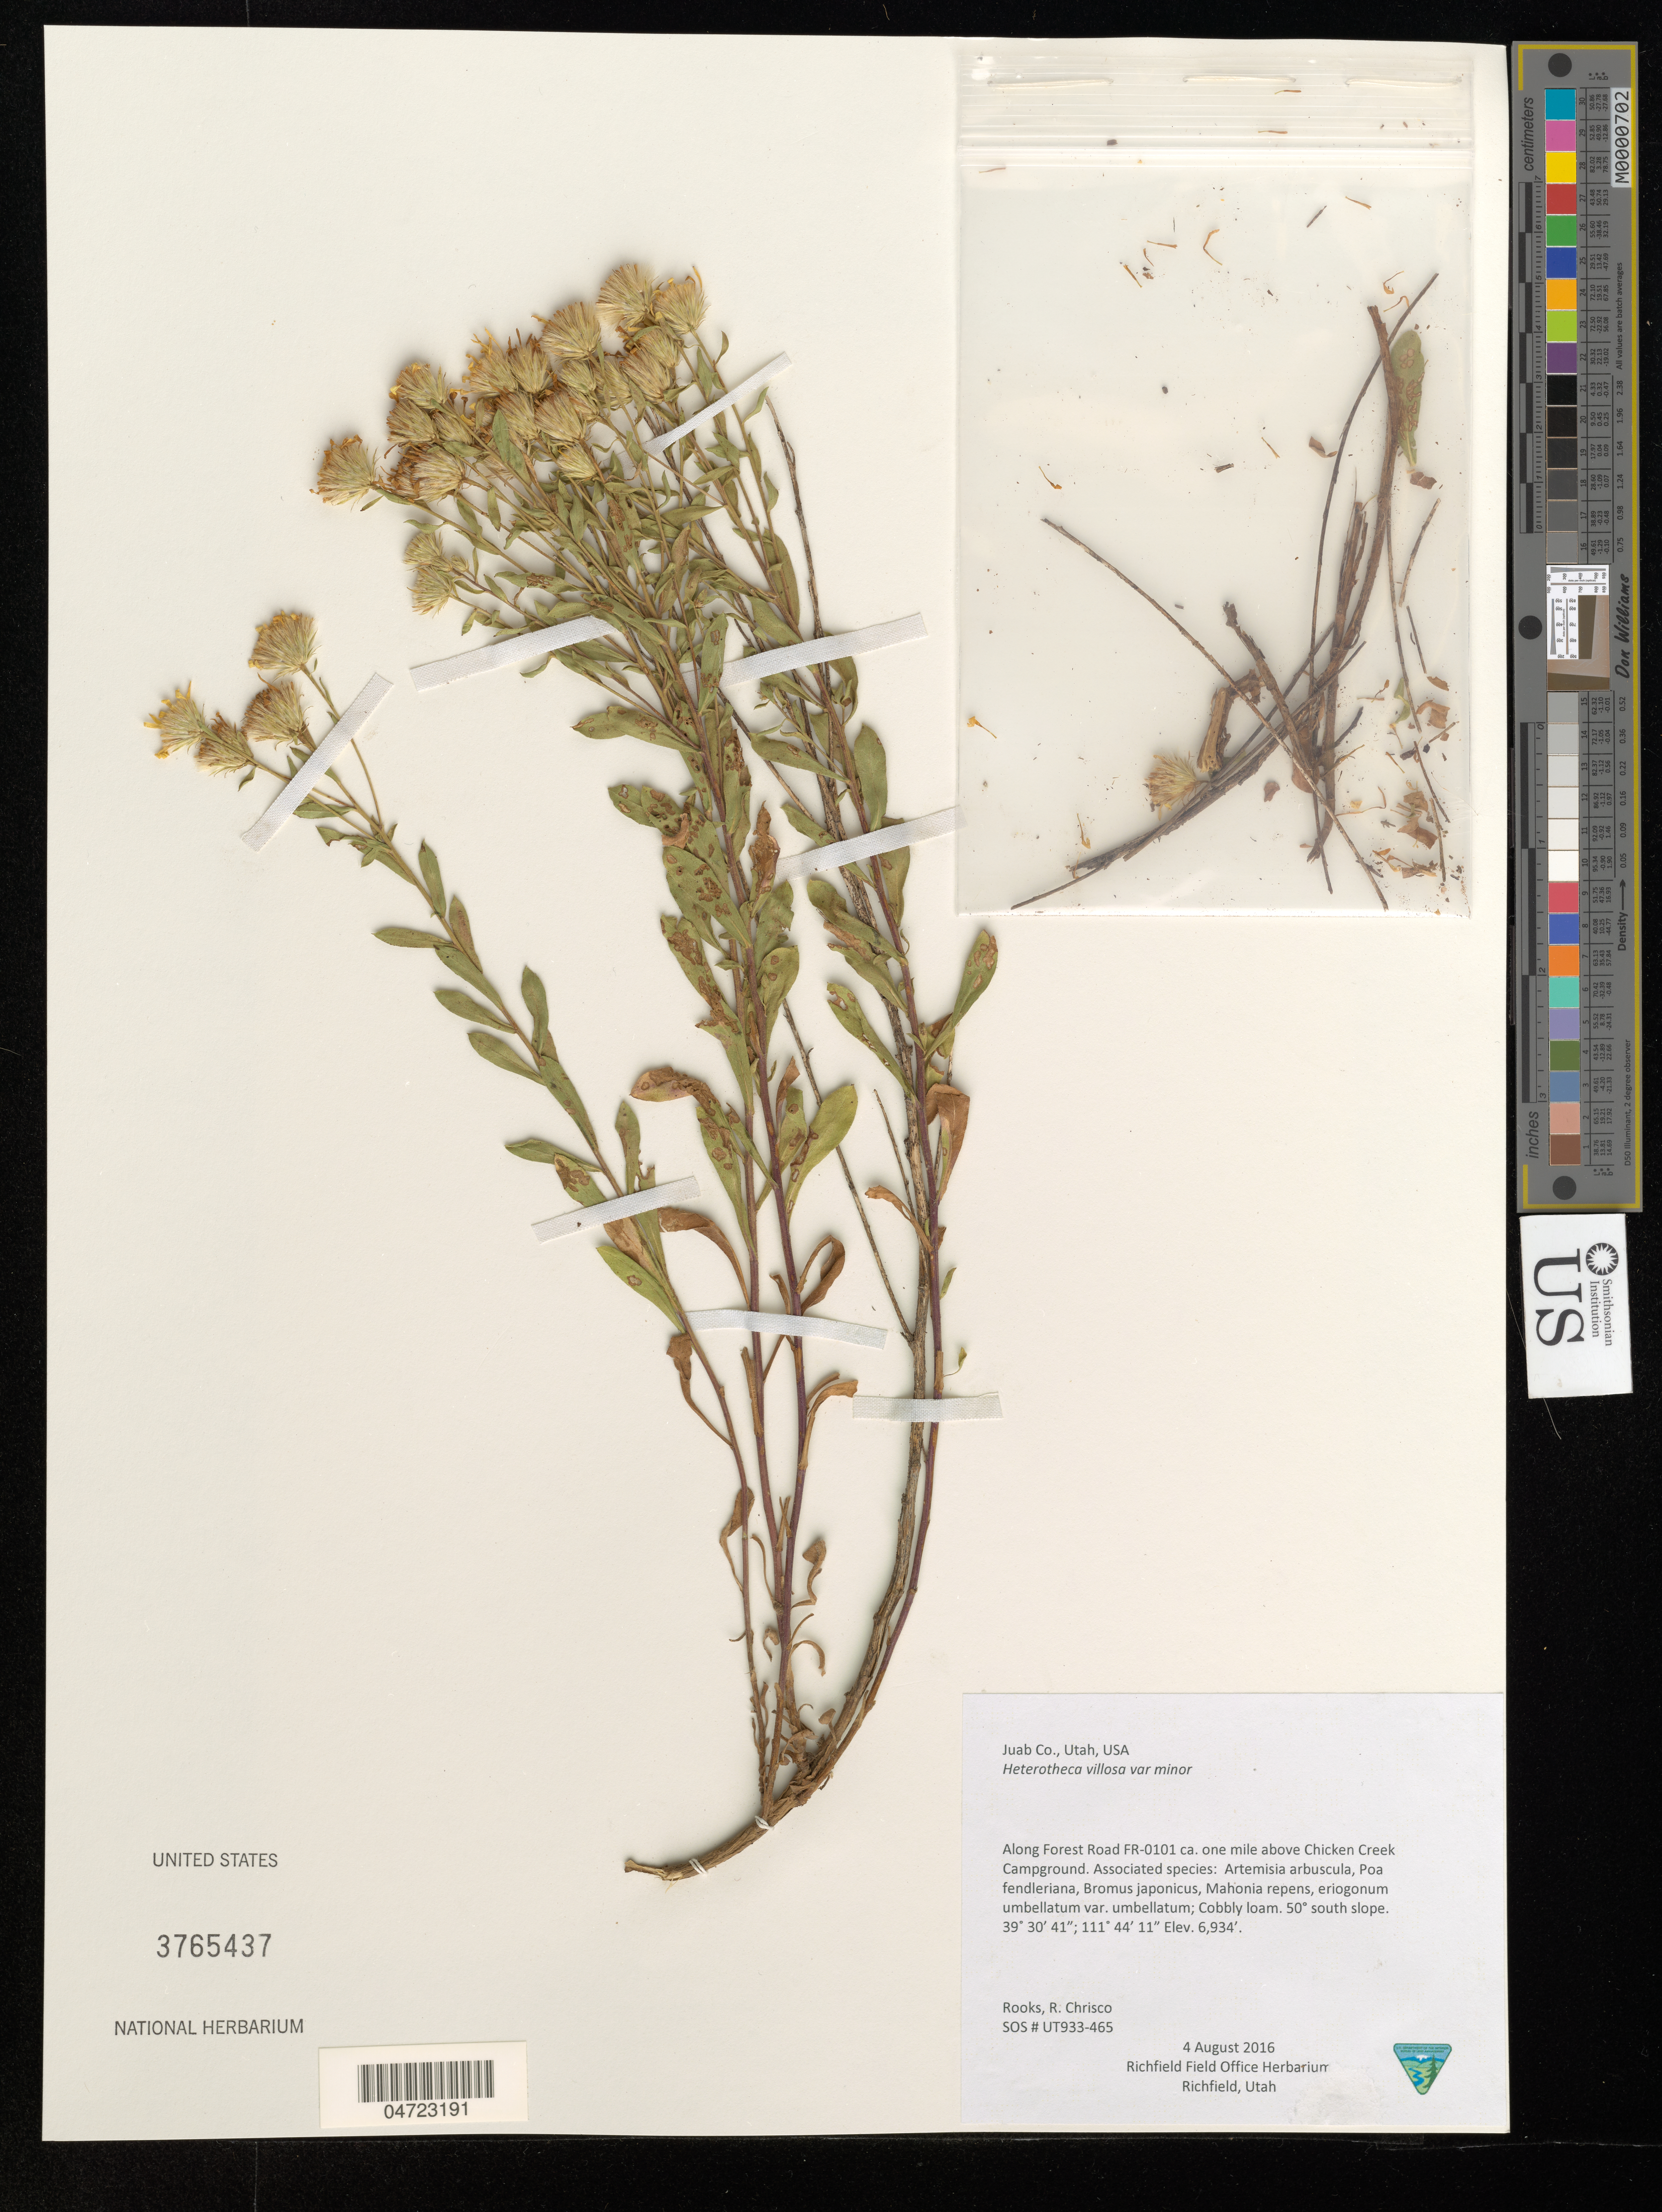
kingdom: Plantae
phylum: Tracheophyta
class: Magnoliopsida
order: Asterales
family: Asteraceae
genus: Heterotheca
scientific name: Heterotheca villosa var. minor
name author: (Hook.) Semple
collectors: -. Rooks & R. Chrisco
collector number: UT933-465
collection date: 2016-08-04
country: United States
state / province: Utah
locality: Juab Co. Along Forest Road FR-0101 ca. one mile above Chicken Creek Campground.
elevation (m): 2113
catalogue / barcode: US 3765437